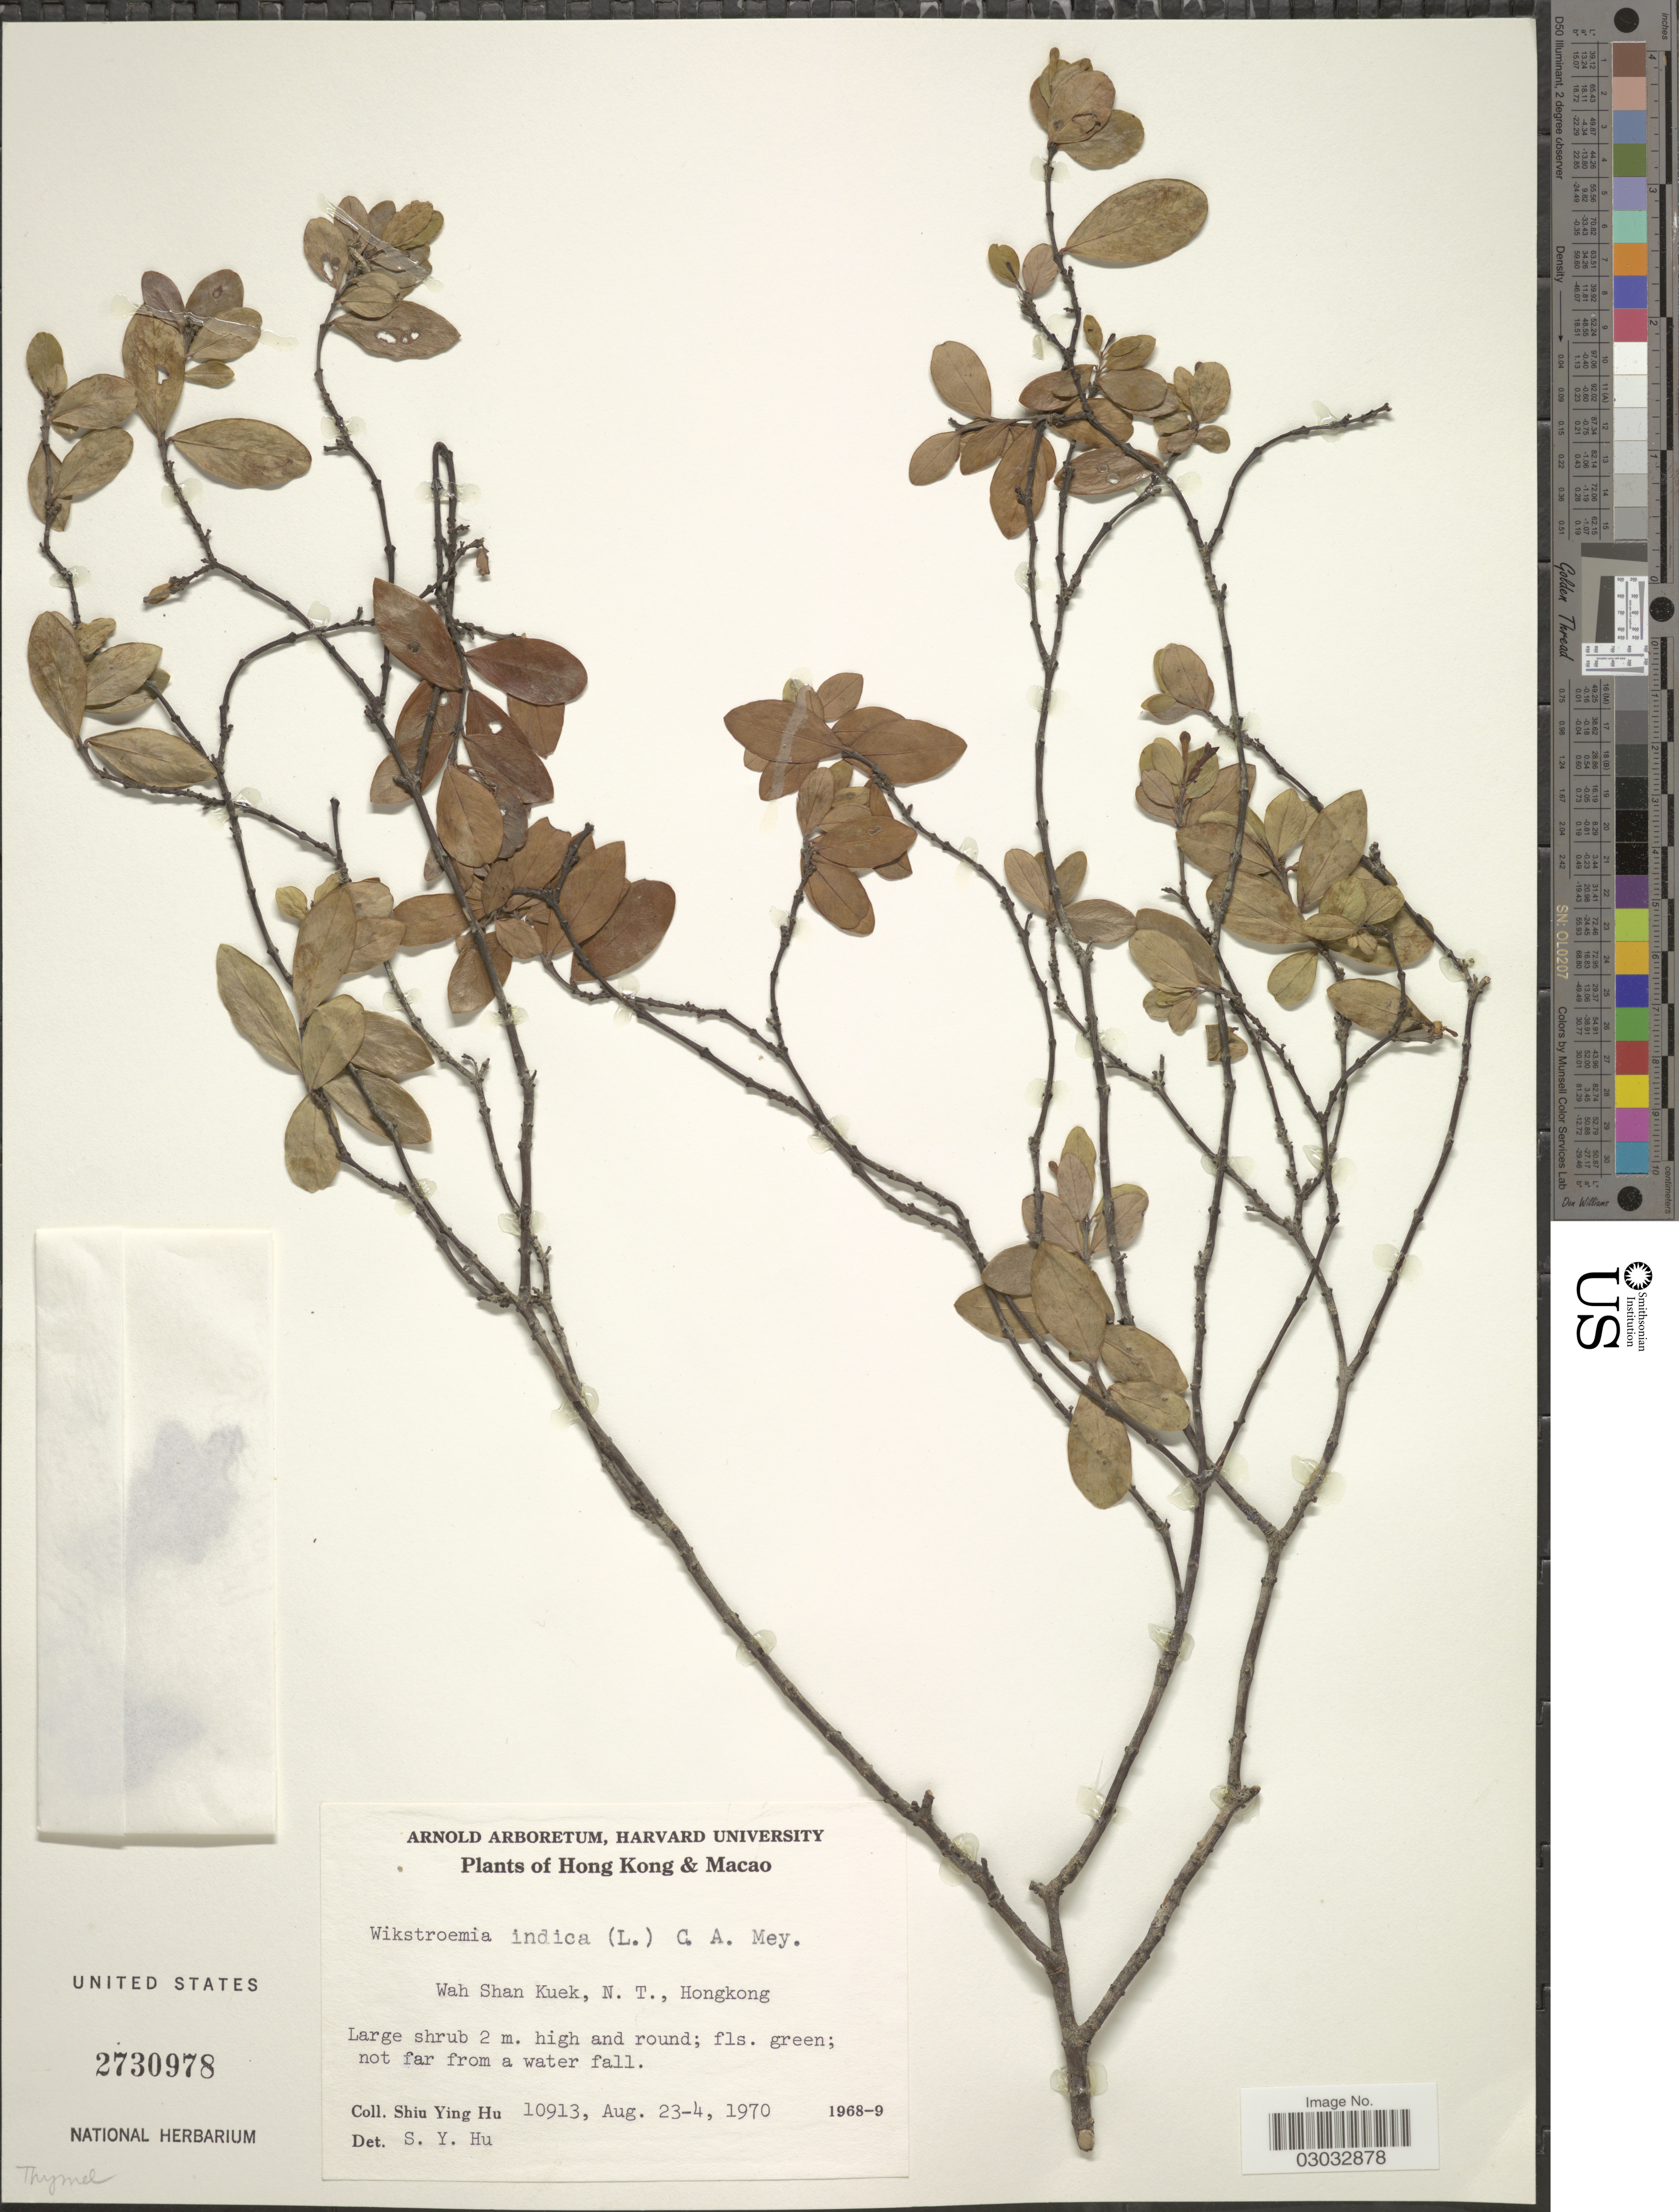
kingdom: Plantae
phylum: Tracheophyta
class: Magnoliopsida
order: Malvales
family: Thymelaeaceae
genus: Wikstroemia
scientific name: Wikstroemia indica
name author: (L.) C.A. Mey.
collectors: S. Y. Hu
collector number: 10913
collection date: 1970-08-04/1970-08-23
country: China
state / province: Hong Kong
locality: Wah Shan Kuek, N.T.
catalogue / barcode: US 2730978